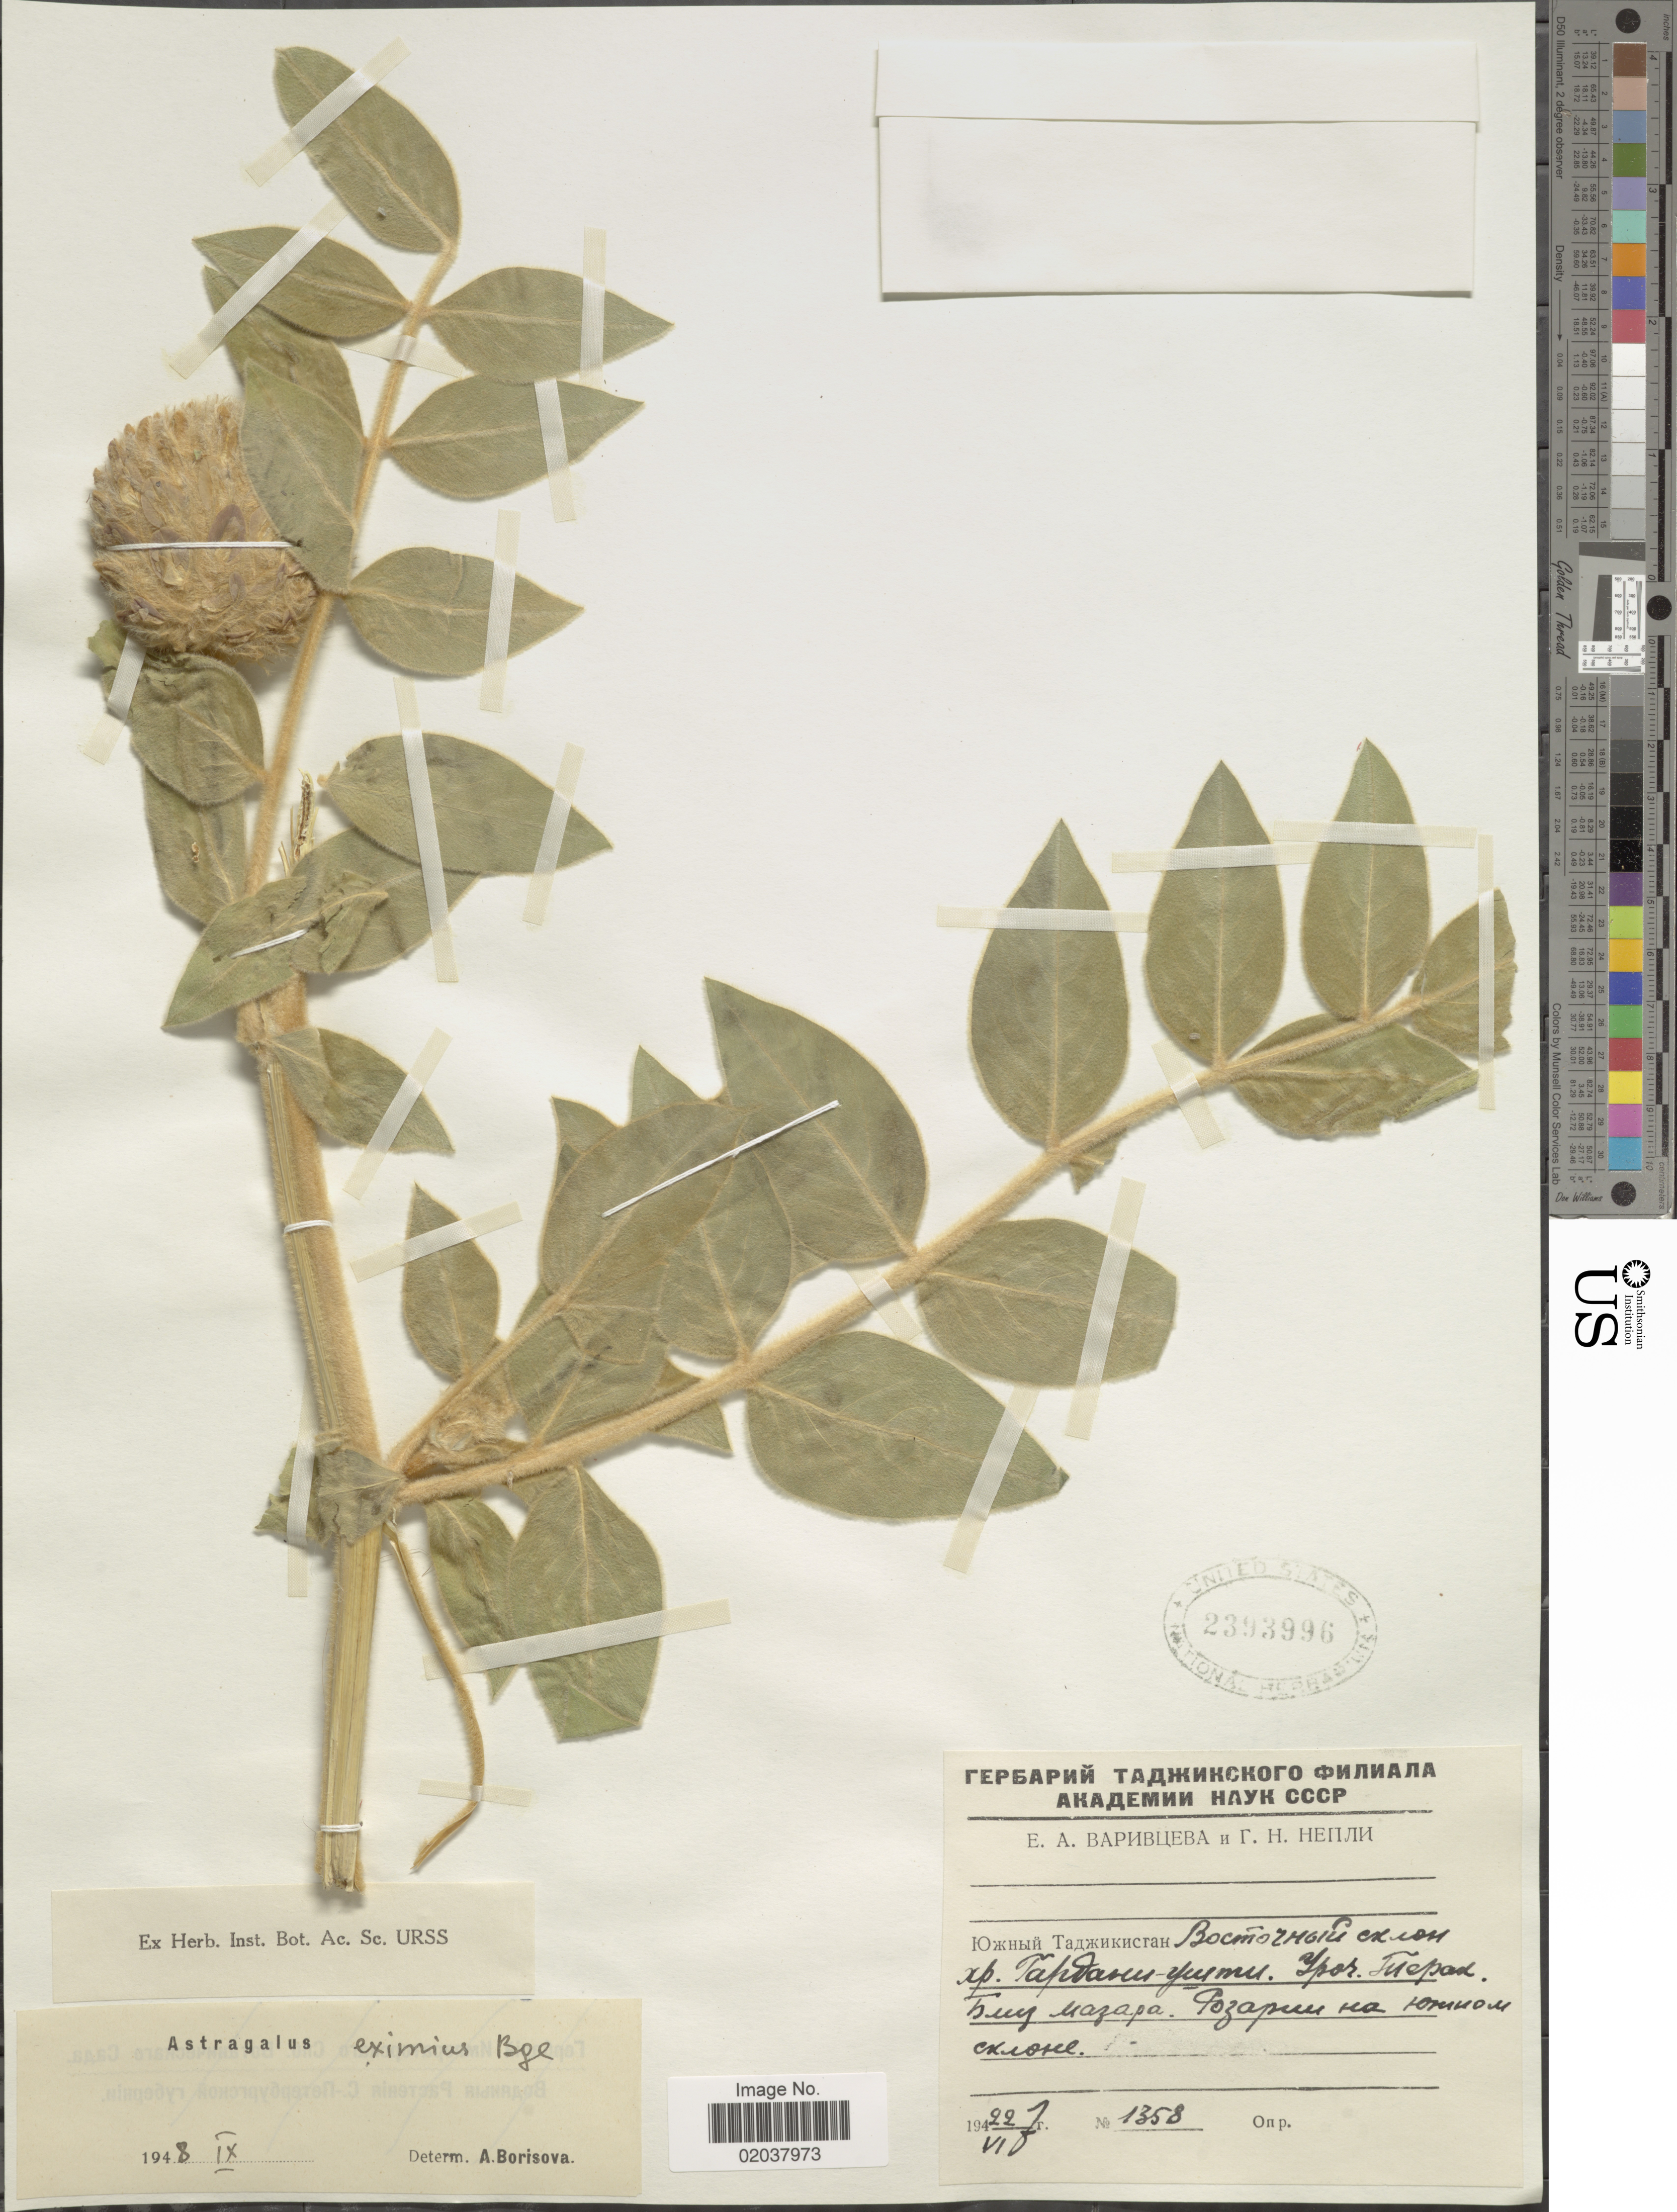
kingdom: Plantae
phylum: Tracheophyta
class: Magnoliopsida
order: Fabales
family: Fabaceae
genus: Astragalus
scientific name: Astragalus eximius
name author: Bunge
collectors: E. Varivtseva & G. Nepli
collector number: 1358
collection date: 1947-06-22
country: Tajikistan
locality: Pereval Gardani-Ushti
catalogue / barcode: US 2393996